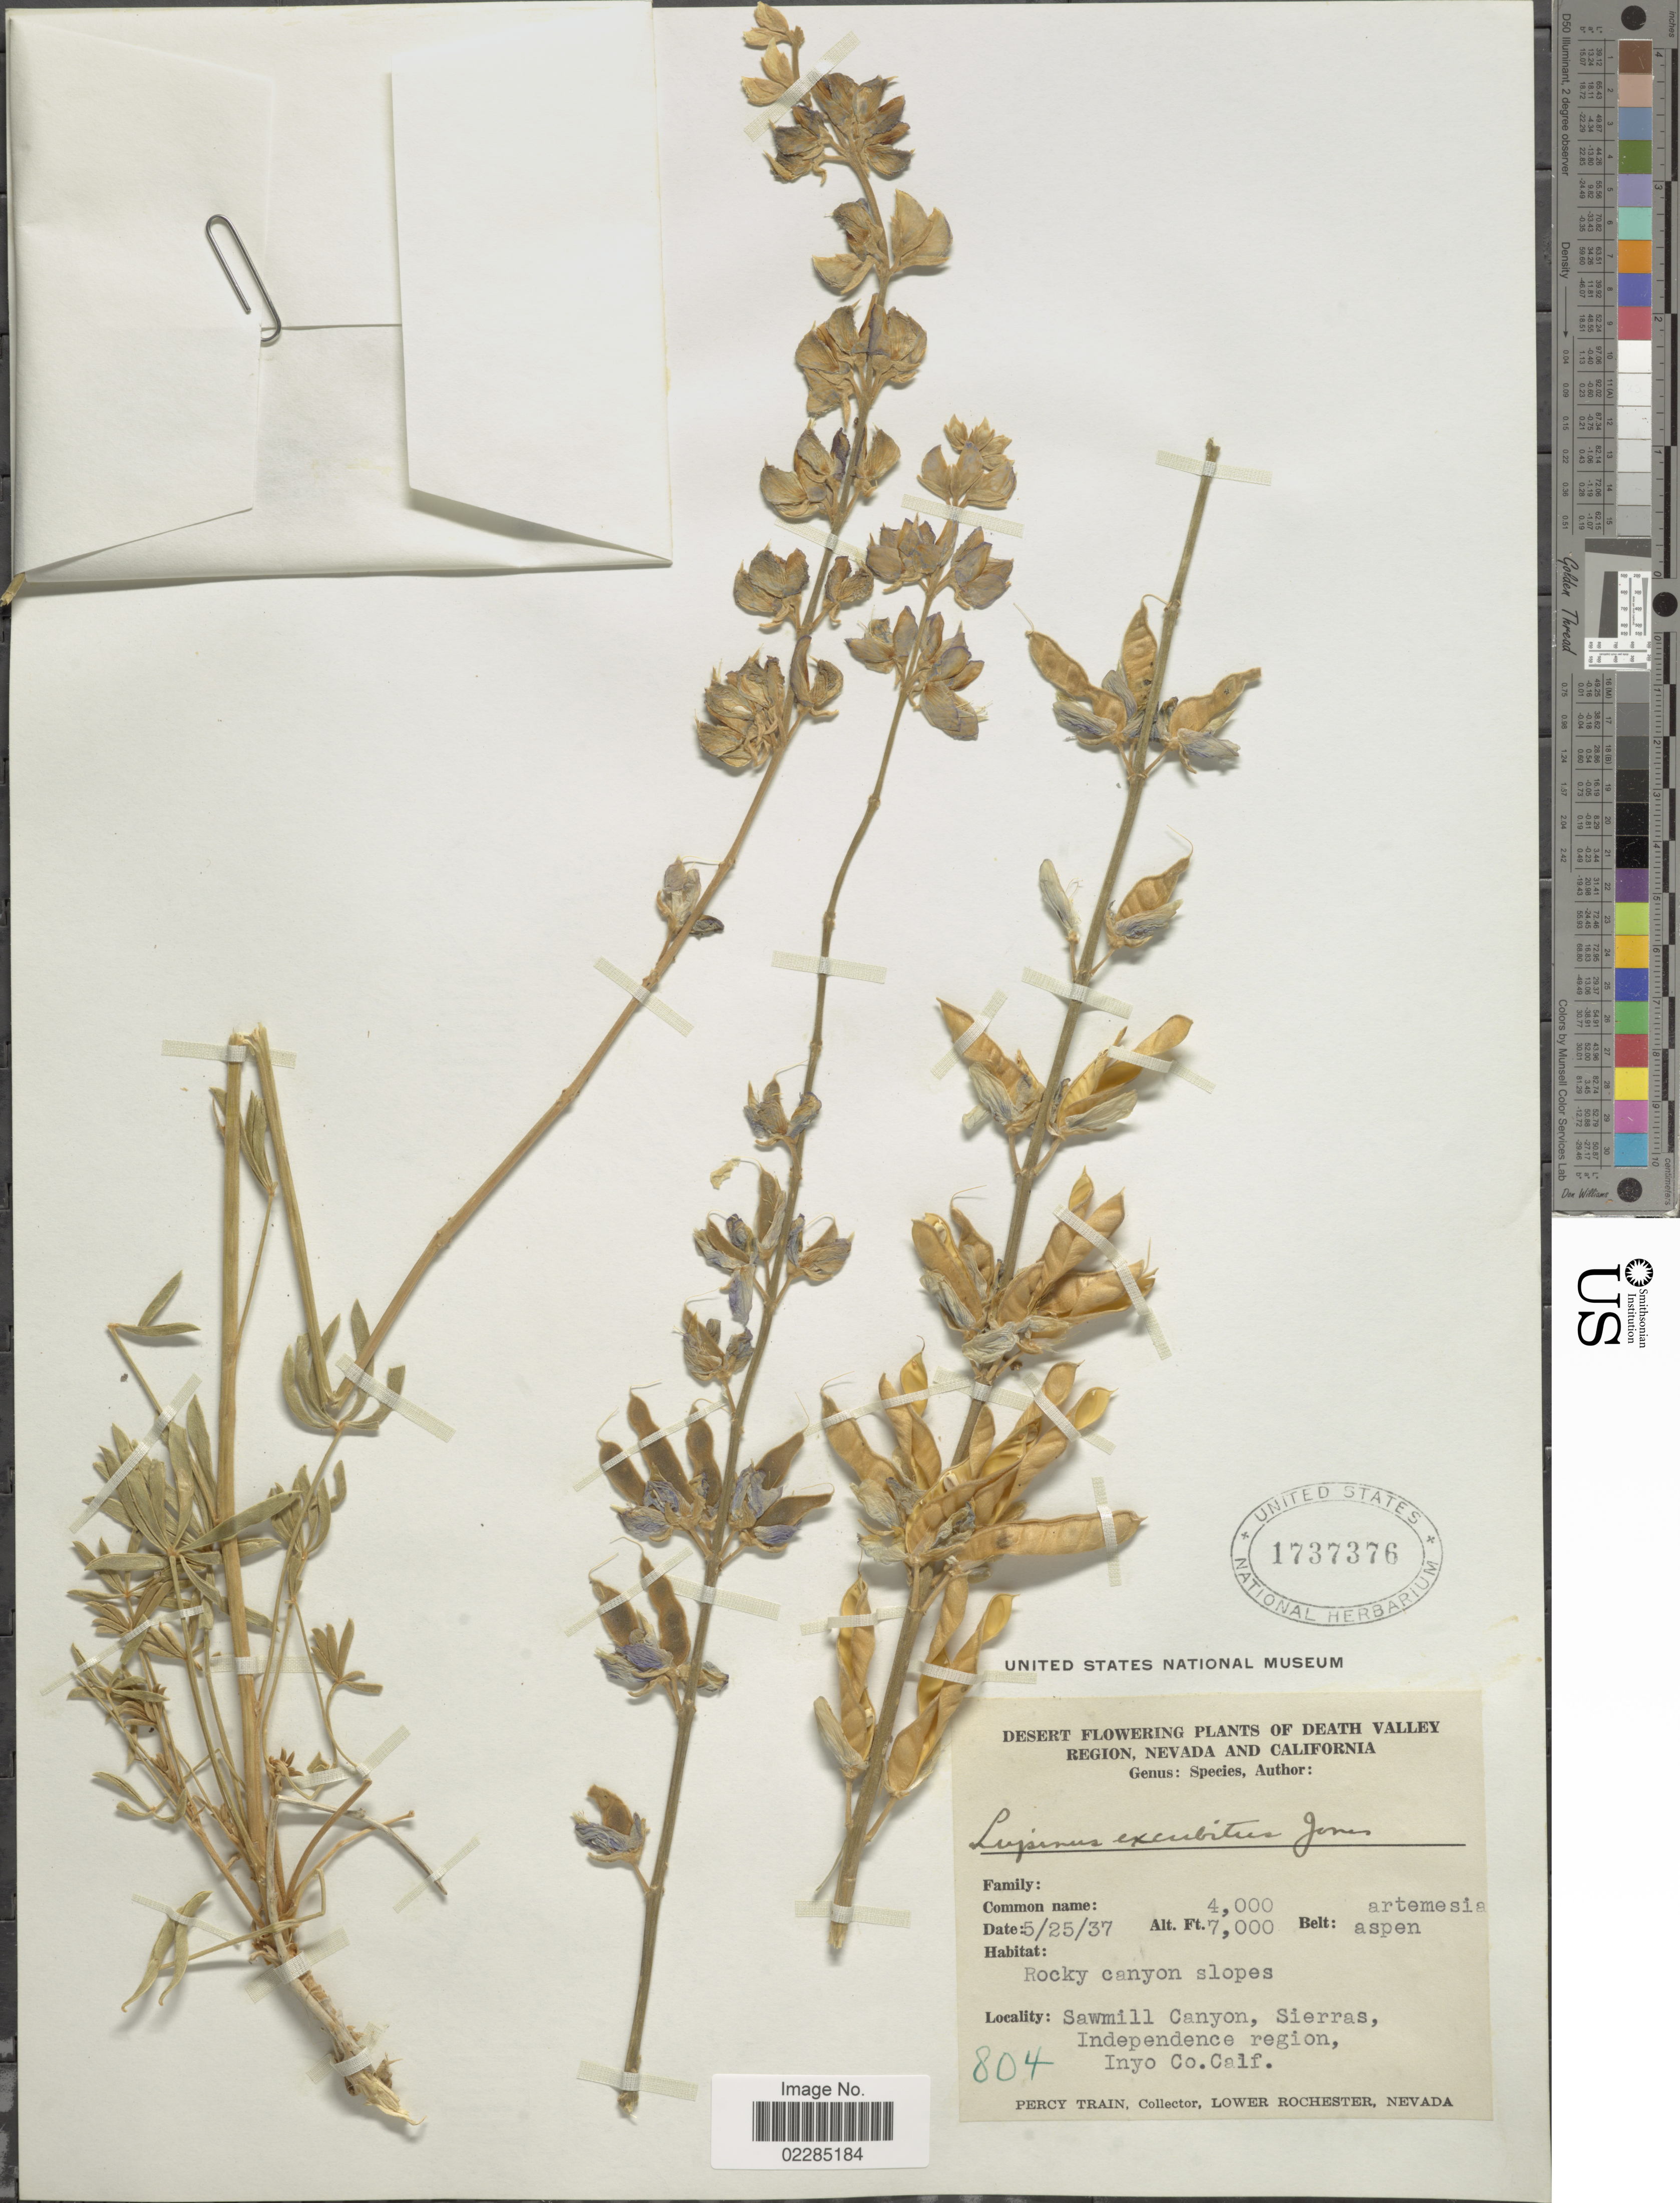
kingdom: Plantae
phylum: Tracheophyta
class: Magnoliopsida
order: Fabales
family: Fabaceae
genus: Lupinus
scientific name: Lupinus excubitus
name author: M.E. Jones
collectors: P. Train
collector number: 804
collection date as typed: Transcribed d/m/y: 25/5/37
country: United States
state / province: California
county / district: Inyo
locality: Death Valley Region, Nevada and California. Sawmill Canyon, Sierras, Independence region, Inyo Co.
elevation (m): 1219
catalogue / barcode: US 1737376